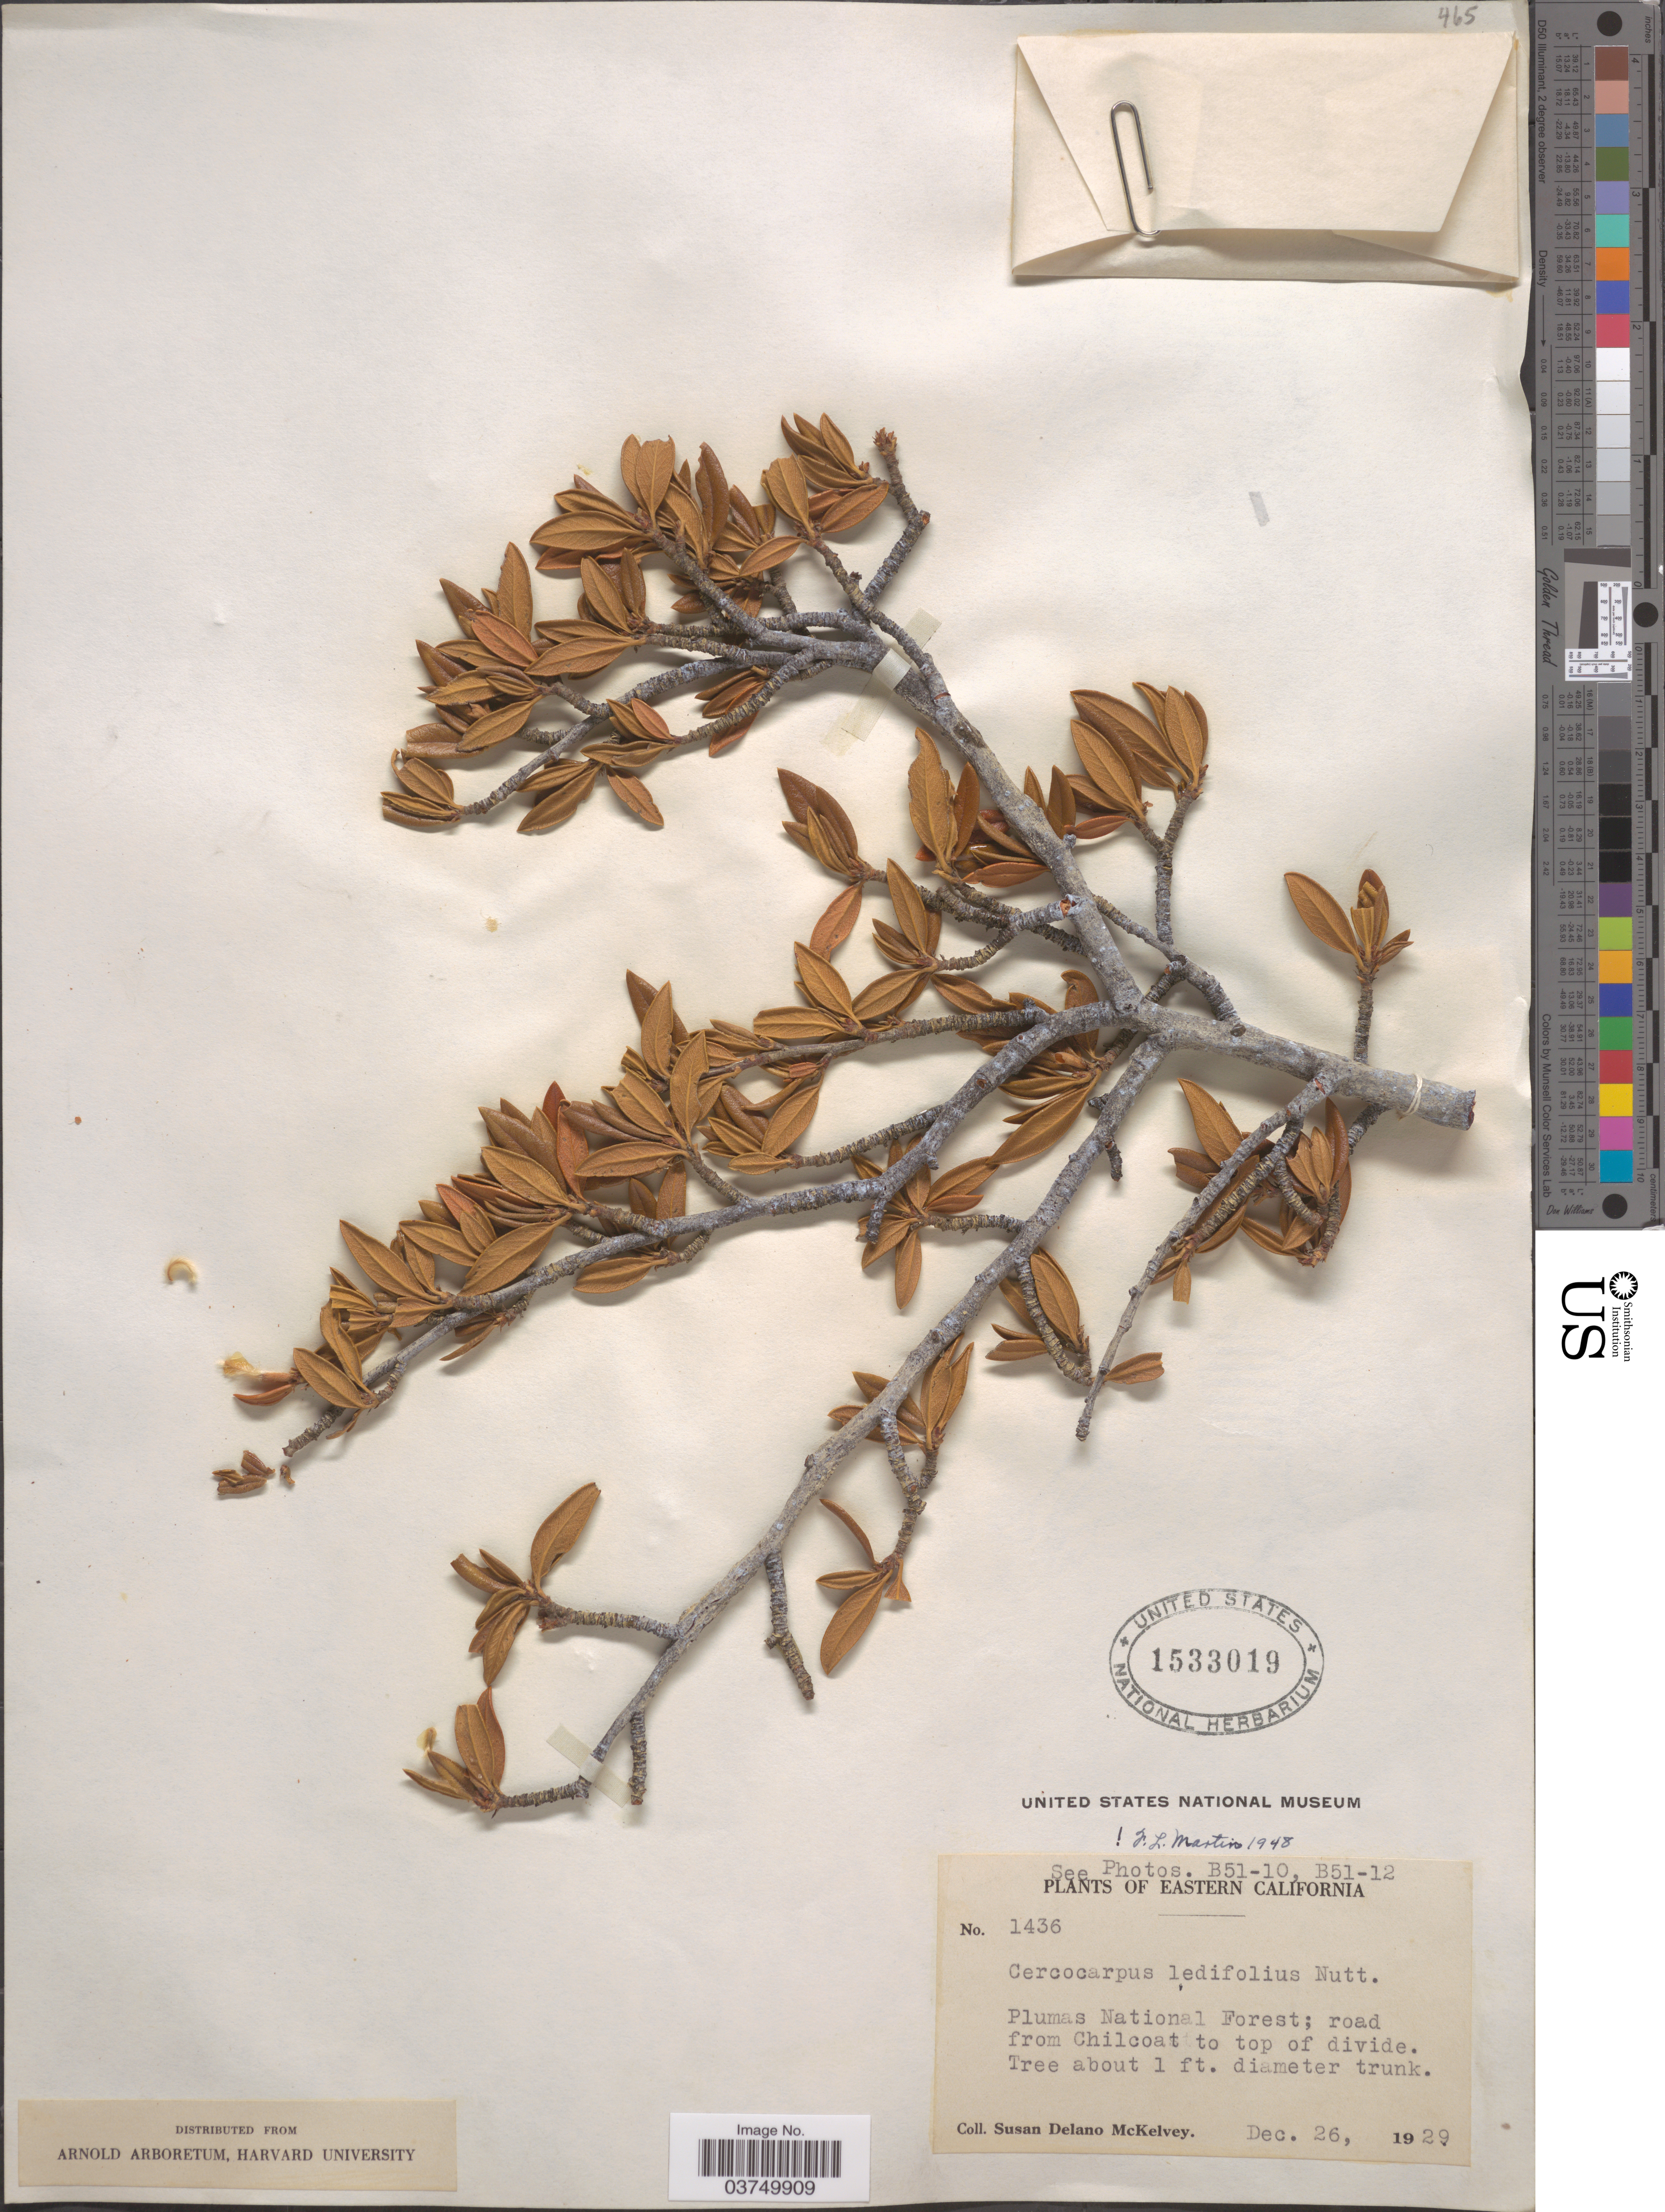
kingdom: Plantae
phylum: Tracheophyta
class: Magnoliopsida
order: Rosales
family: Rosaceae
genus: Cercocarpus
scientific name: Cercocarpus ledifolius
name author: Nutt.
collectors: S. A. McKelvey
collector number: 1436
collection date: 1929-12-26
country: United States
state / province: California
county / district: Plumas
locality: Eastern California. Plumas National Forest; road from Chilcoat to top of divide.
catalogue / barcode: US 1533019